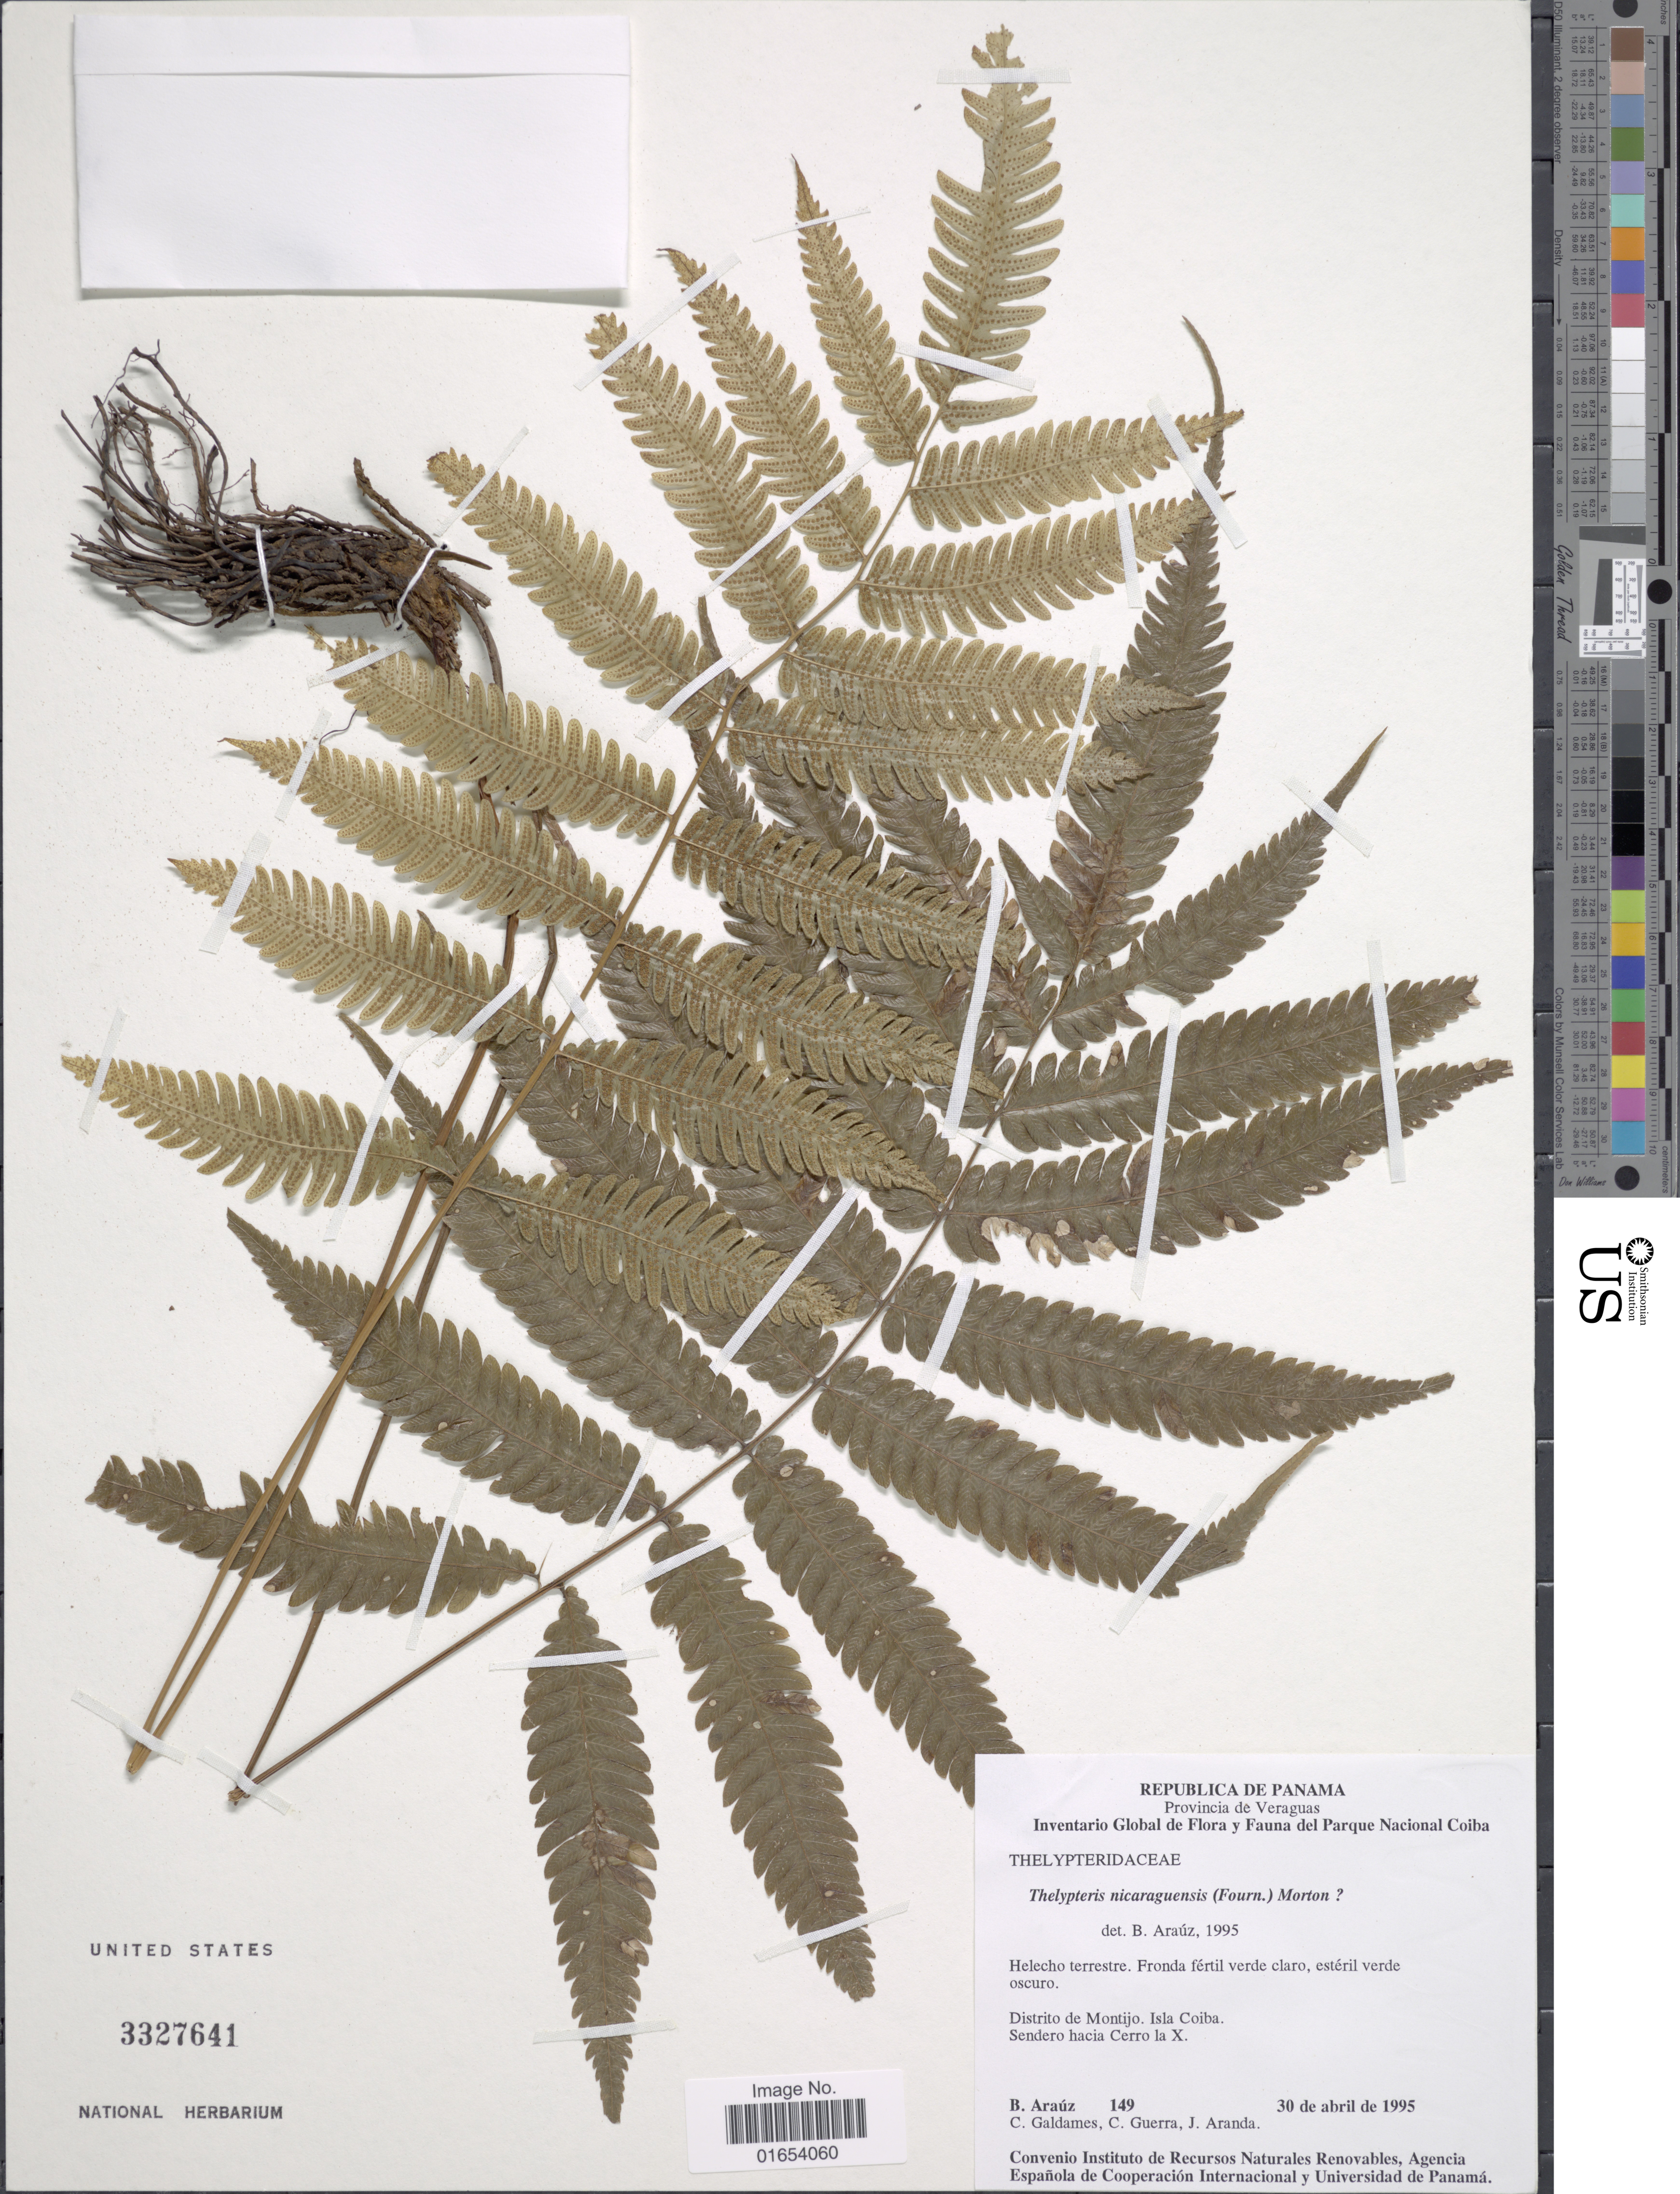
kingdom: Plantae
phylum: Tracheophyta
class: Polypodiopsida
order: Polypodiales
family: Thelypteridaceae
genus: Goniopteris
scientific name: Goniopteris nicaraguensis (C. Chr.) comb. nov., ined 2015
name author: (C. Chr.)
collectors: B. Araúz, C. Galdames, C. Guerra & J. Aranda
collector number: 149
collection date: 1995-04-30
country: Panama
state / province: Veraguas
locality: Panama, Provincia de Veraguas, Distrito de Montijo, Isla Coiba, Sendero hacia Cerro la [Foreign script]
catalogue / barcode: US 3327641